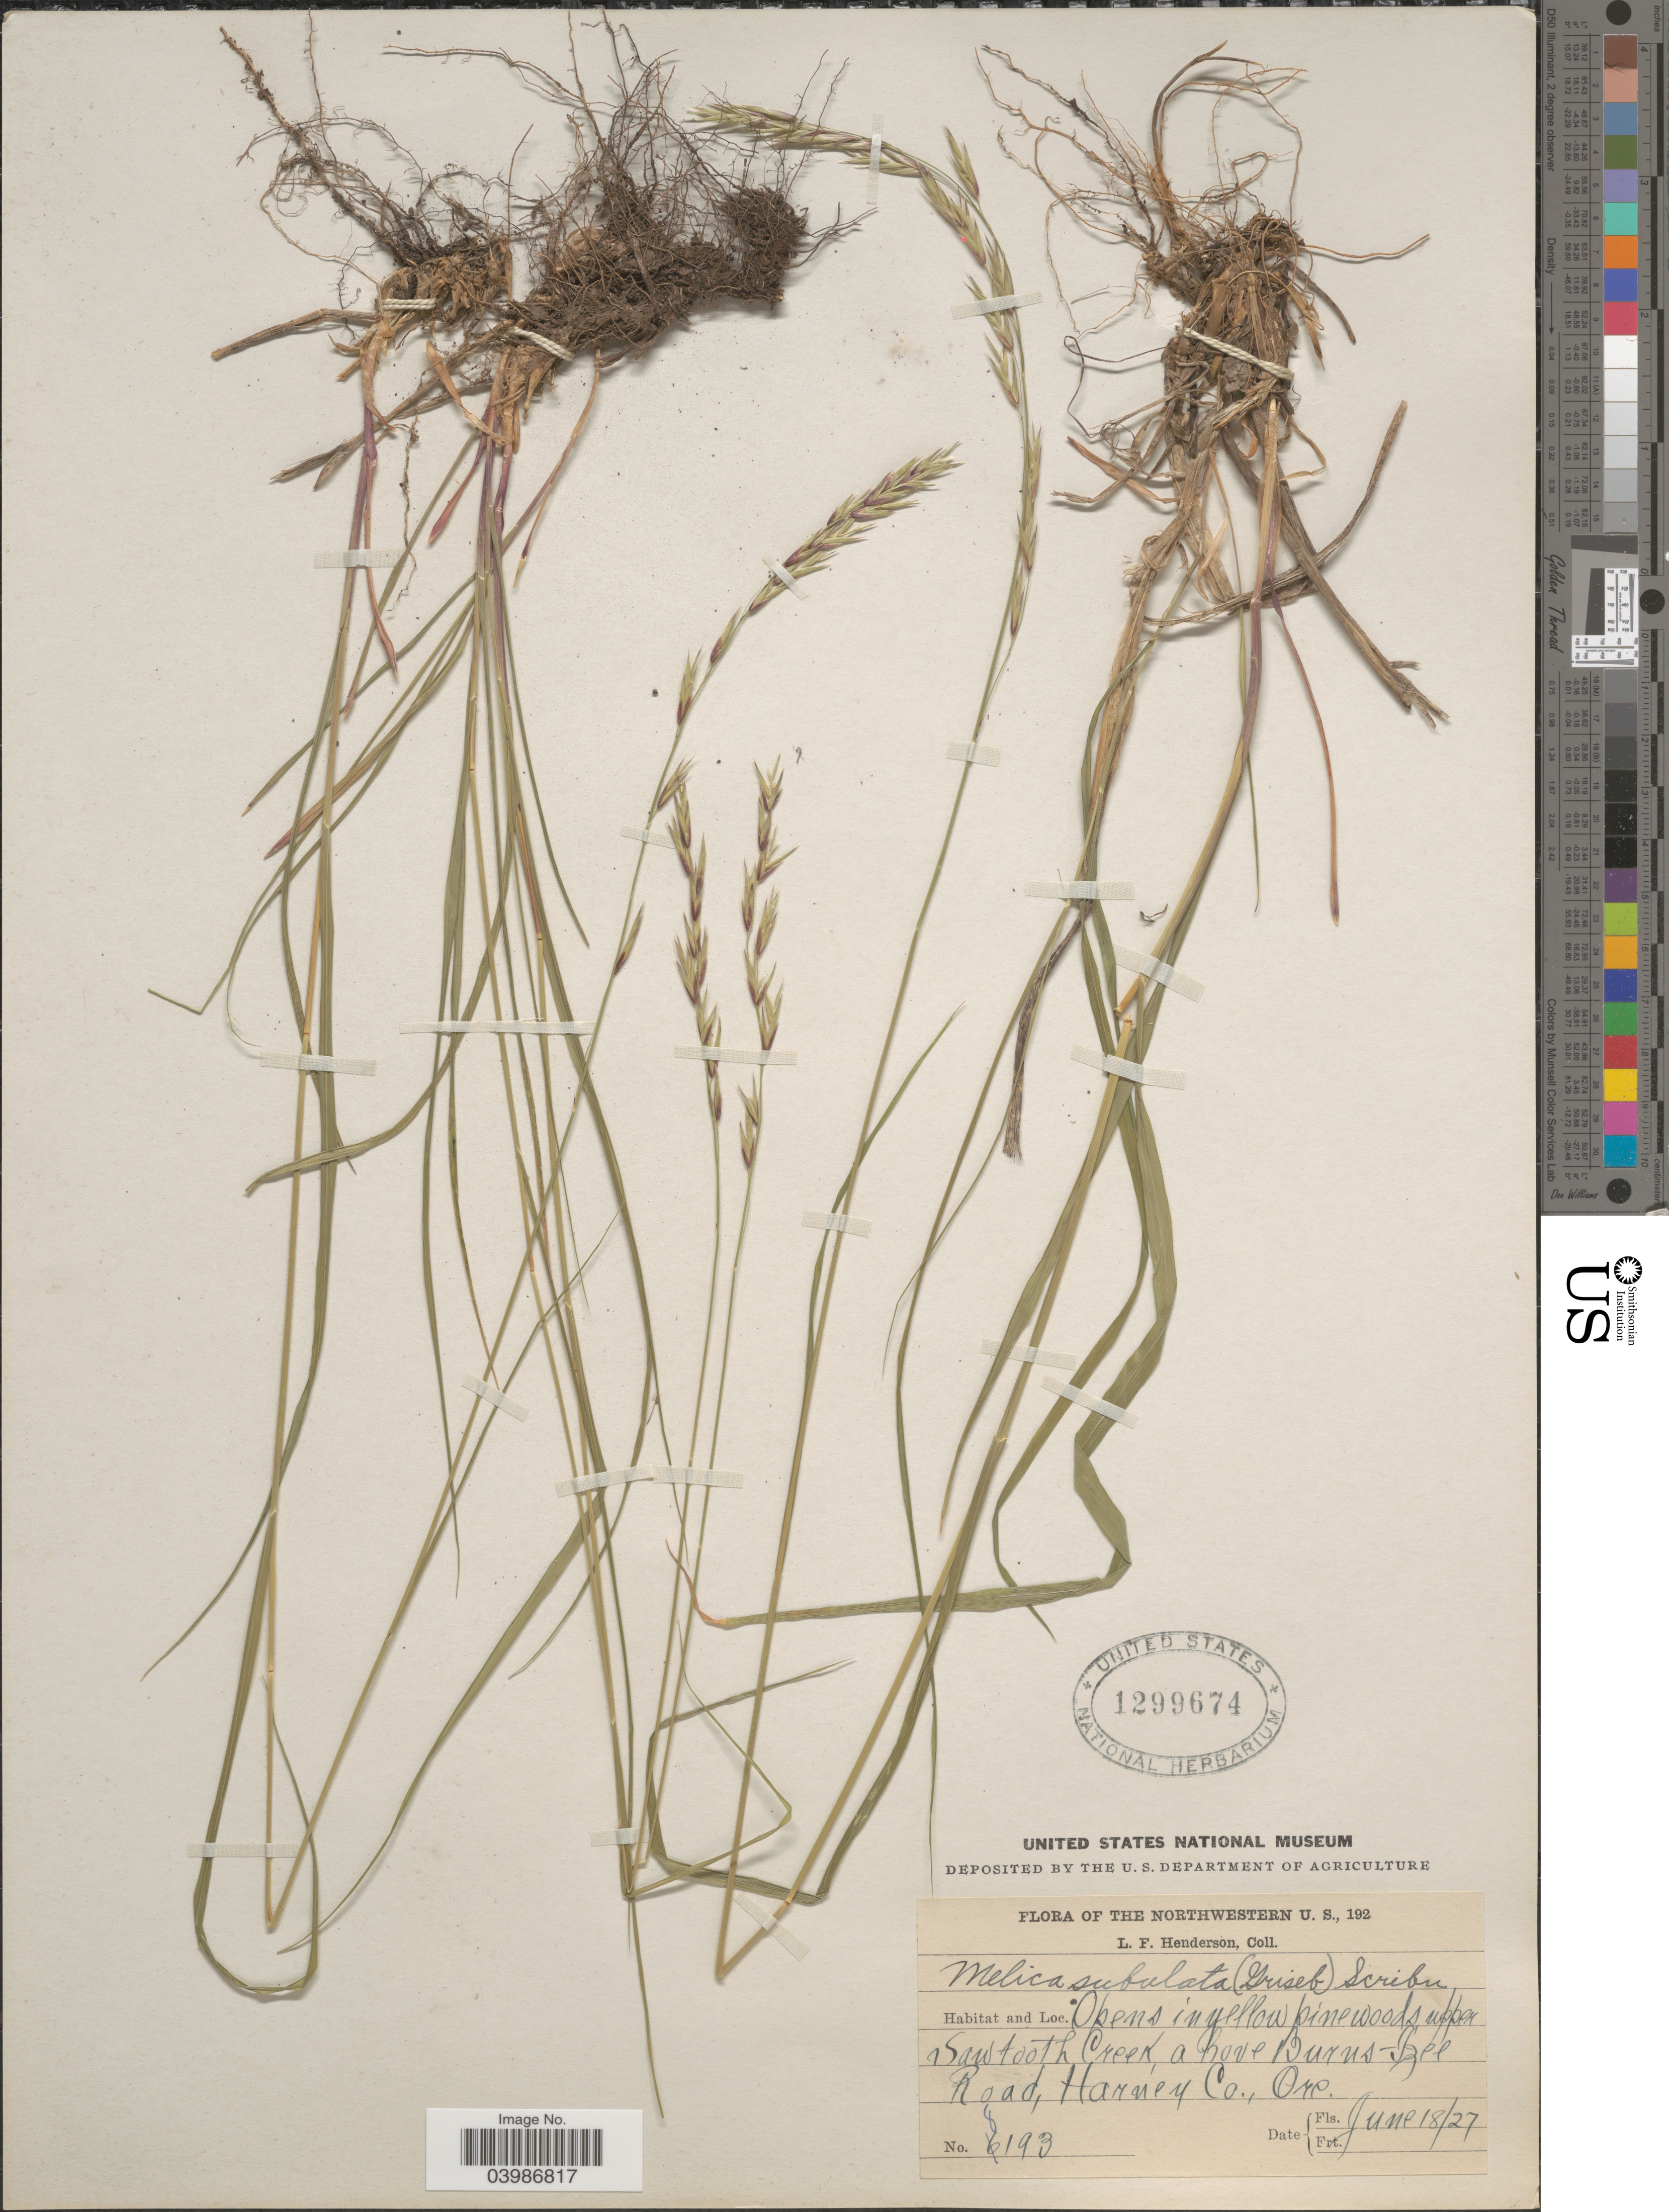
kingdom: Plantae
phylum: Tracheophyta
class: Liliopsida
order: Poales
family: Poaceae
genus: Melica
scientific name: Melica subulata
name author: (Griseb.) Scribn.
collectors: L. Henderson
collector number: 8193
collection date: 1927-06-18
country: United States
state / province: Oregon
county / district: Harney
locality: The Northwestern U.S. Sawtooth Creek, above Burns-Izee Road, Harney Co.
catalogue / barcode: US 1299674